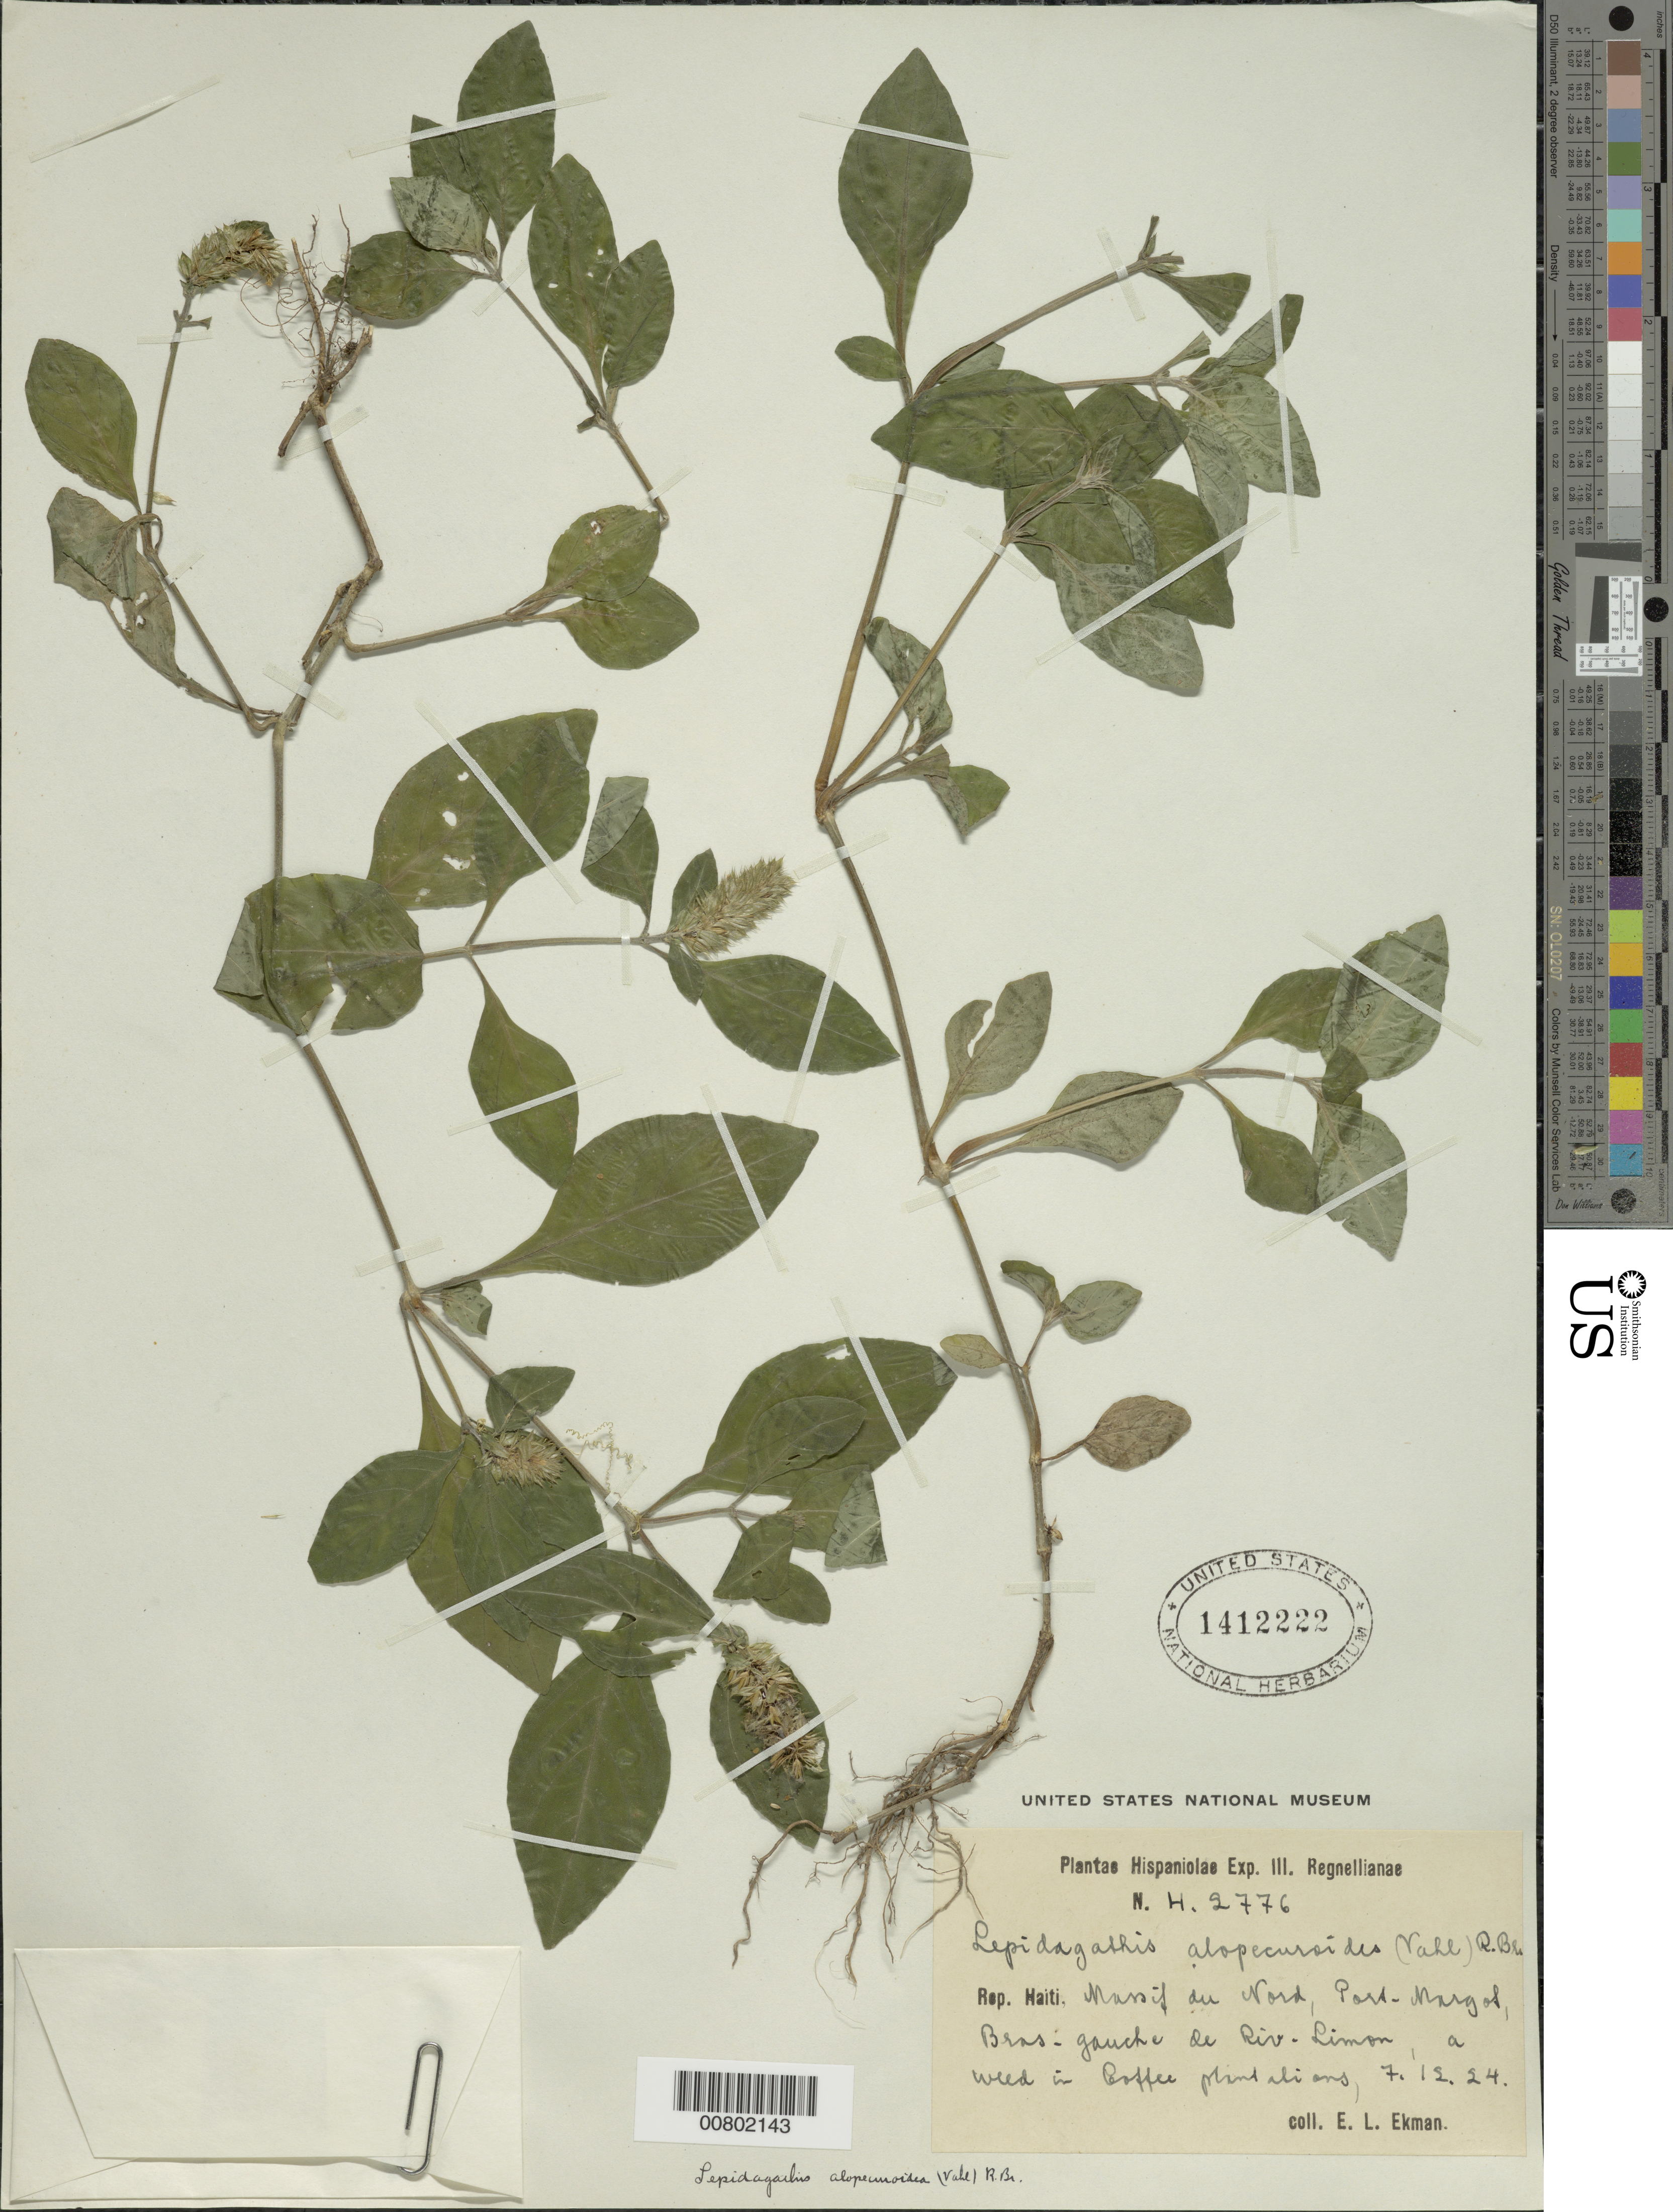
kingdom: Plantae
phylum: Tracheophyta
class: Magnoliopsida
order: Lamiales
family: Acanthaceae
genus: Teliostachya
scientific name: Teliostachya alopecuroidea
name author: (Vahl) Nees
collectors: E. L. Ekman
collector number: H 2776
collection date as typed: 07 Dec 1924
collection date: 1924-12-07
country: Haiti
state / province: Nord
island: Hispaniola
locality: Massif du Nord, Port-Margot, Bras-Gauche de Riv. Limon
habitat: In coffee plantation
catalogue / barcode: US 1412222